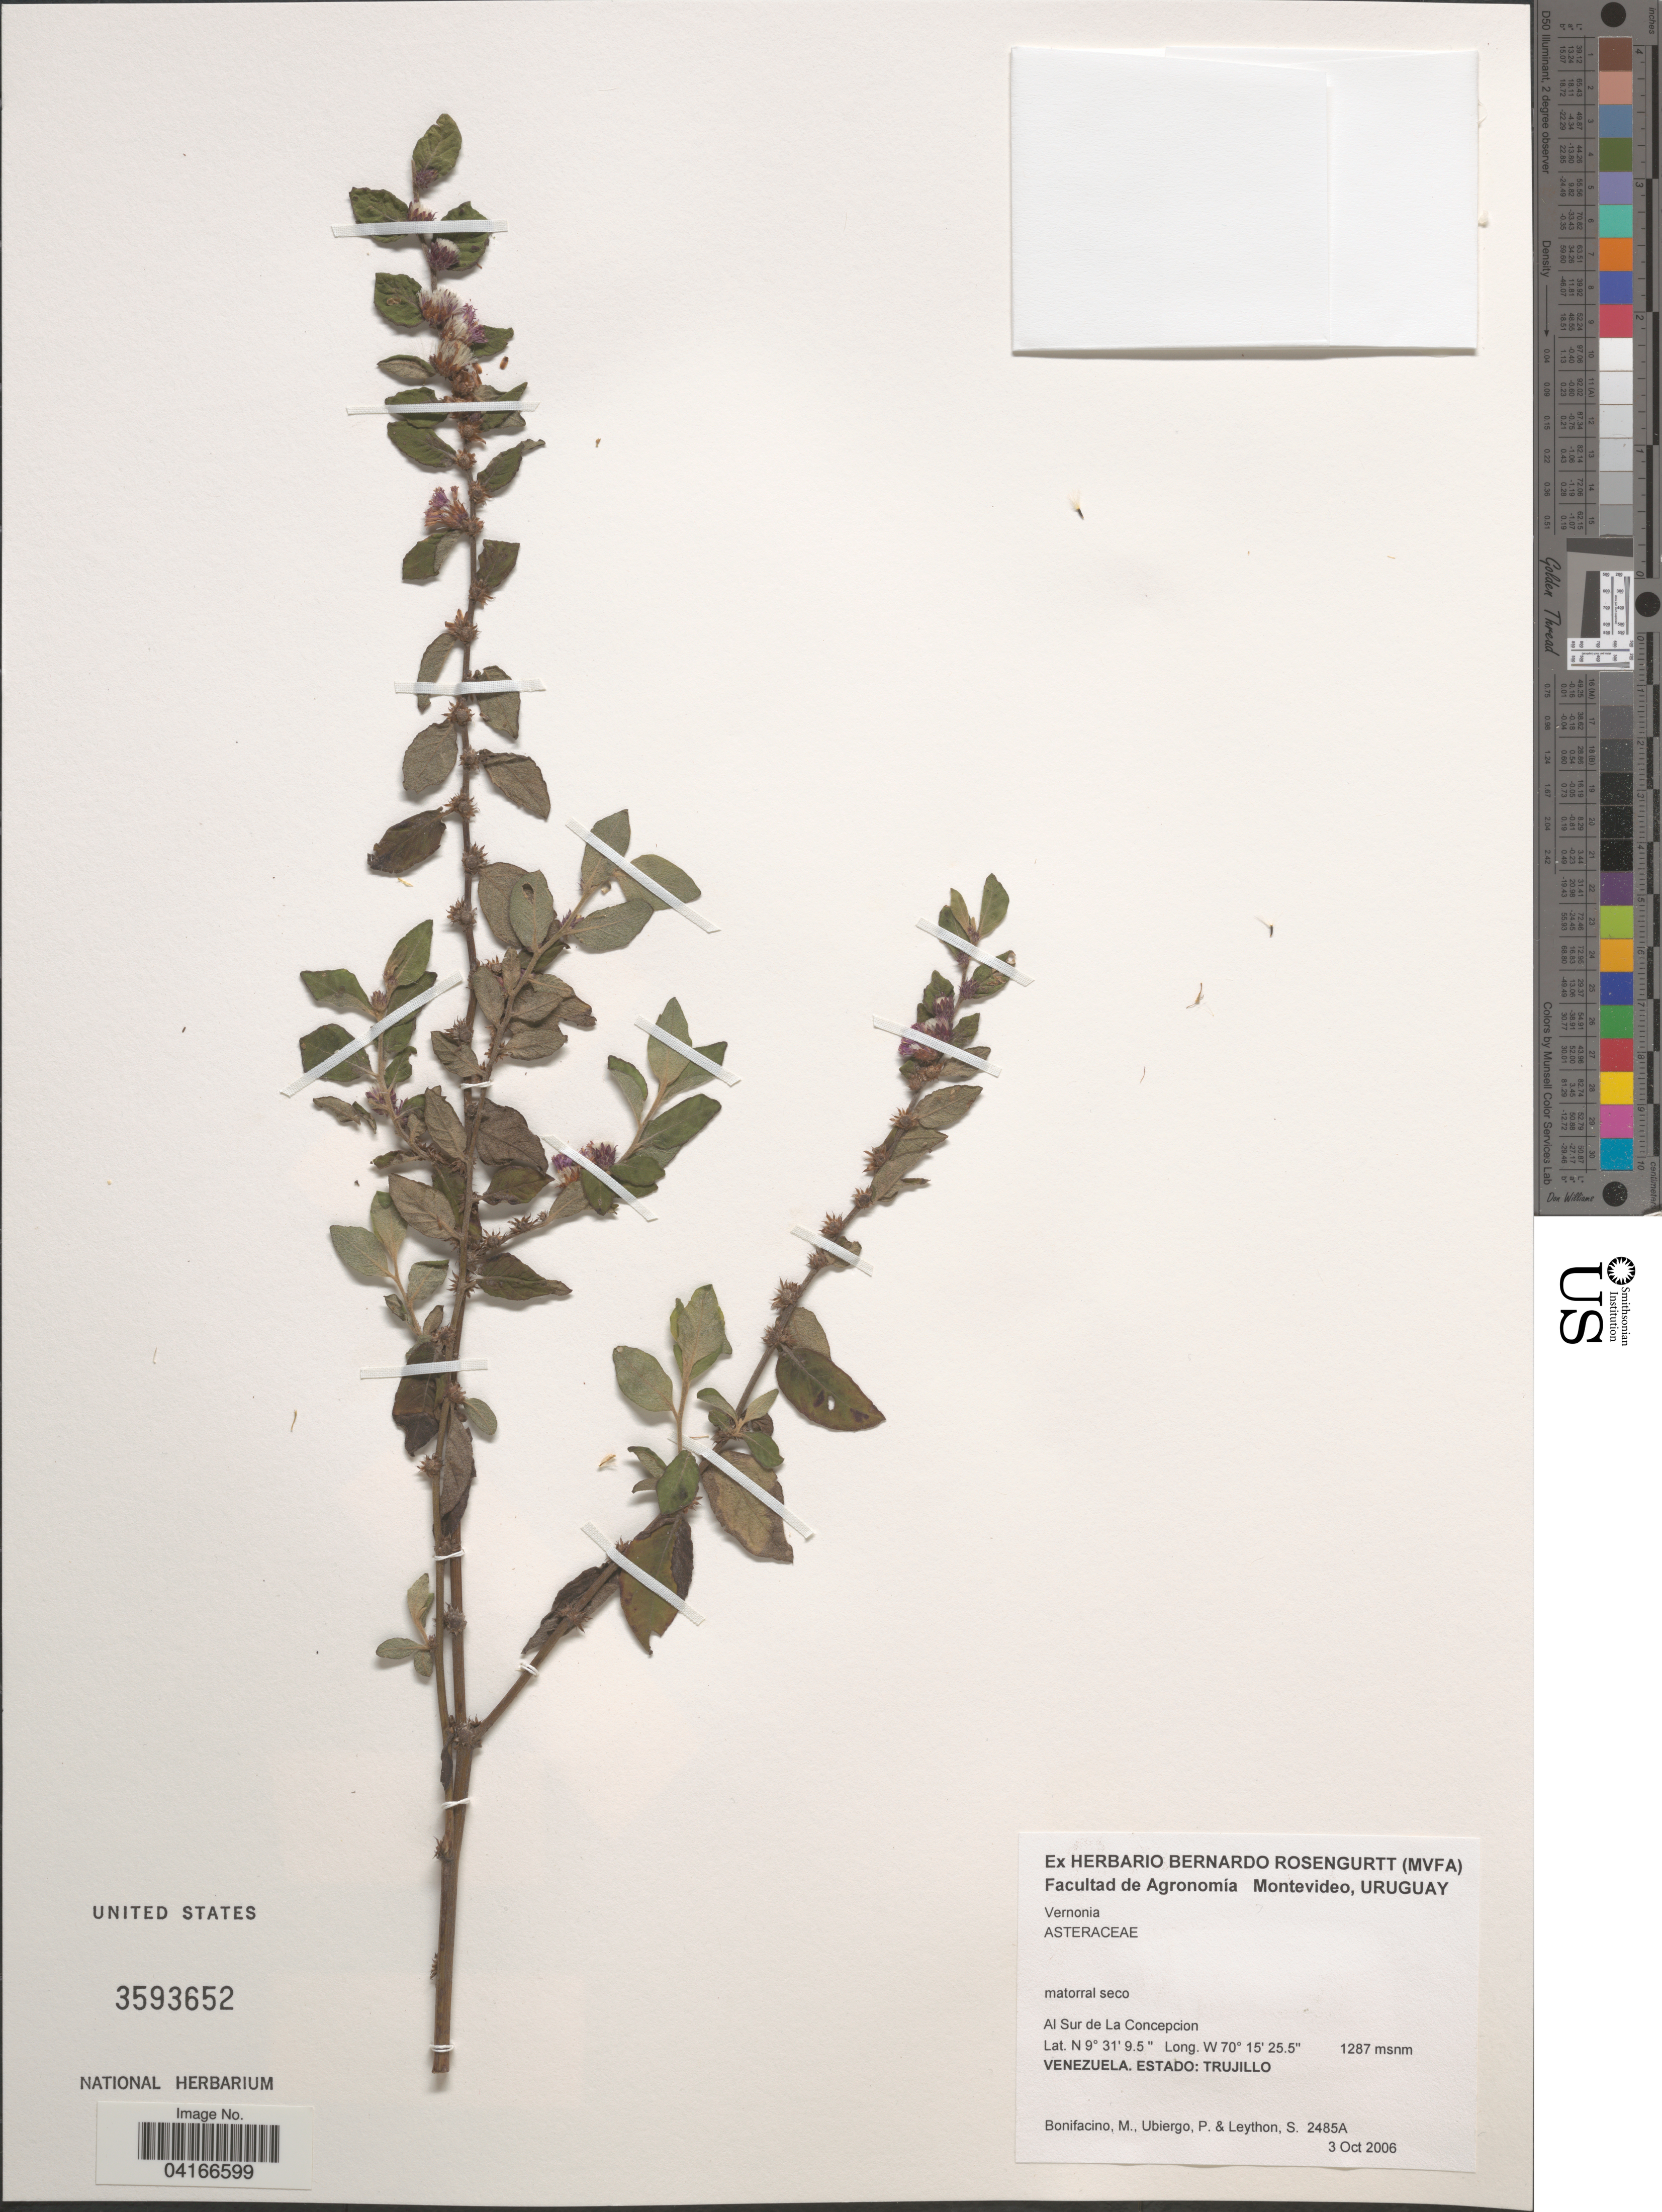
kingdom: Plantae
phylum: Tracheophyta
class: Magnoliopsida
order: Asterales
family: Asteraceae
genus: Vernonia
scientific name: Vernonia sp.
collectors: M. Bonifacino, P. Ubiergo & S. Leython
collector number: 2485A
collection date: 2006-10-03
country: Venezuela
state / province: Trujillo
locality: Al Sur de La Concepcion.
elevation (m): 1287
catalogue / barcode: US 3593652